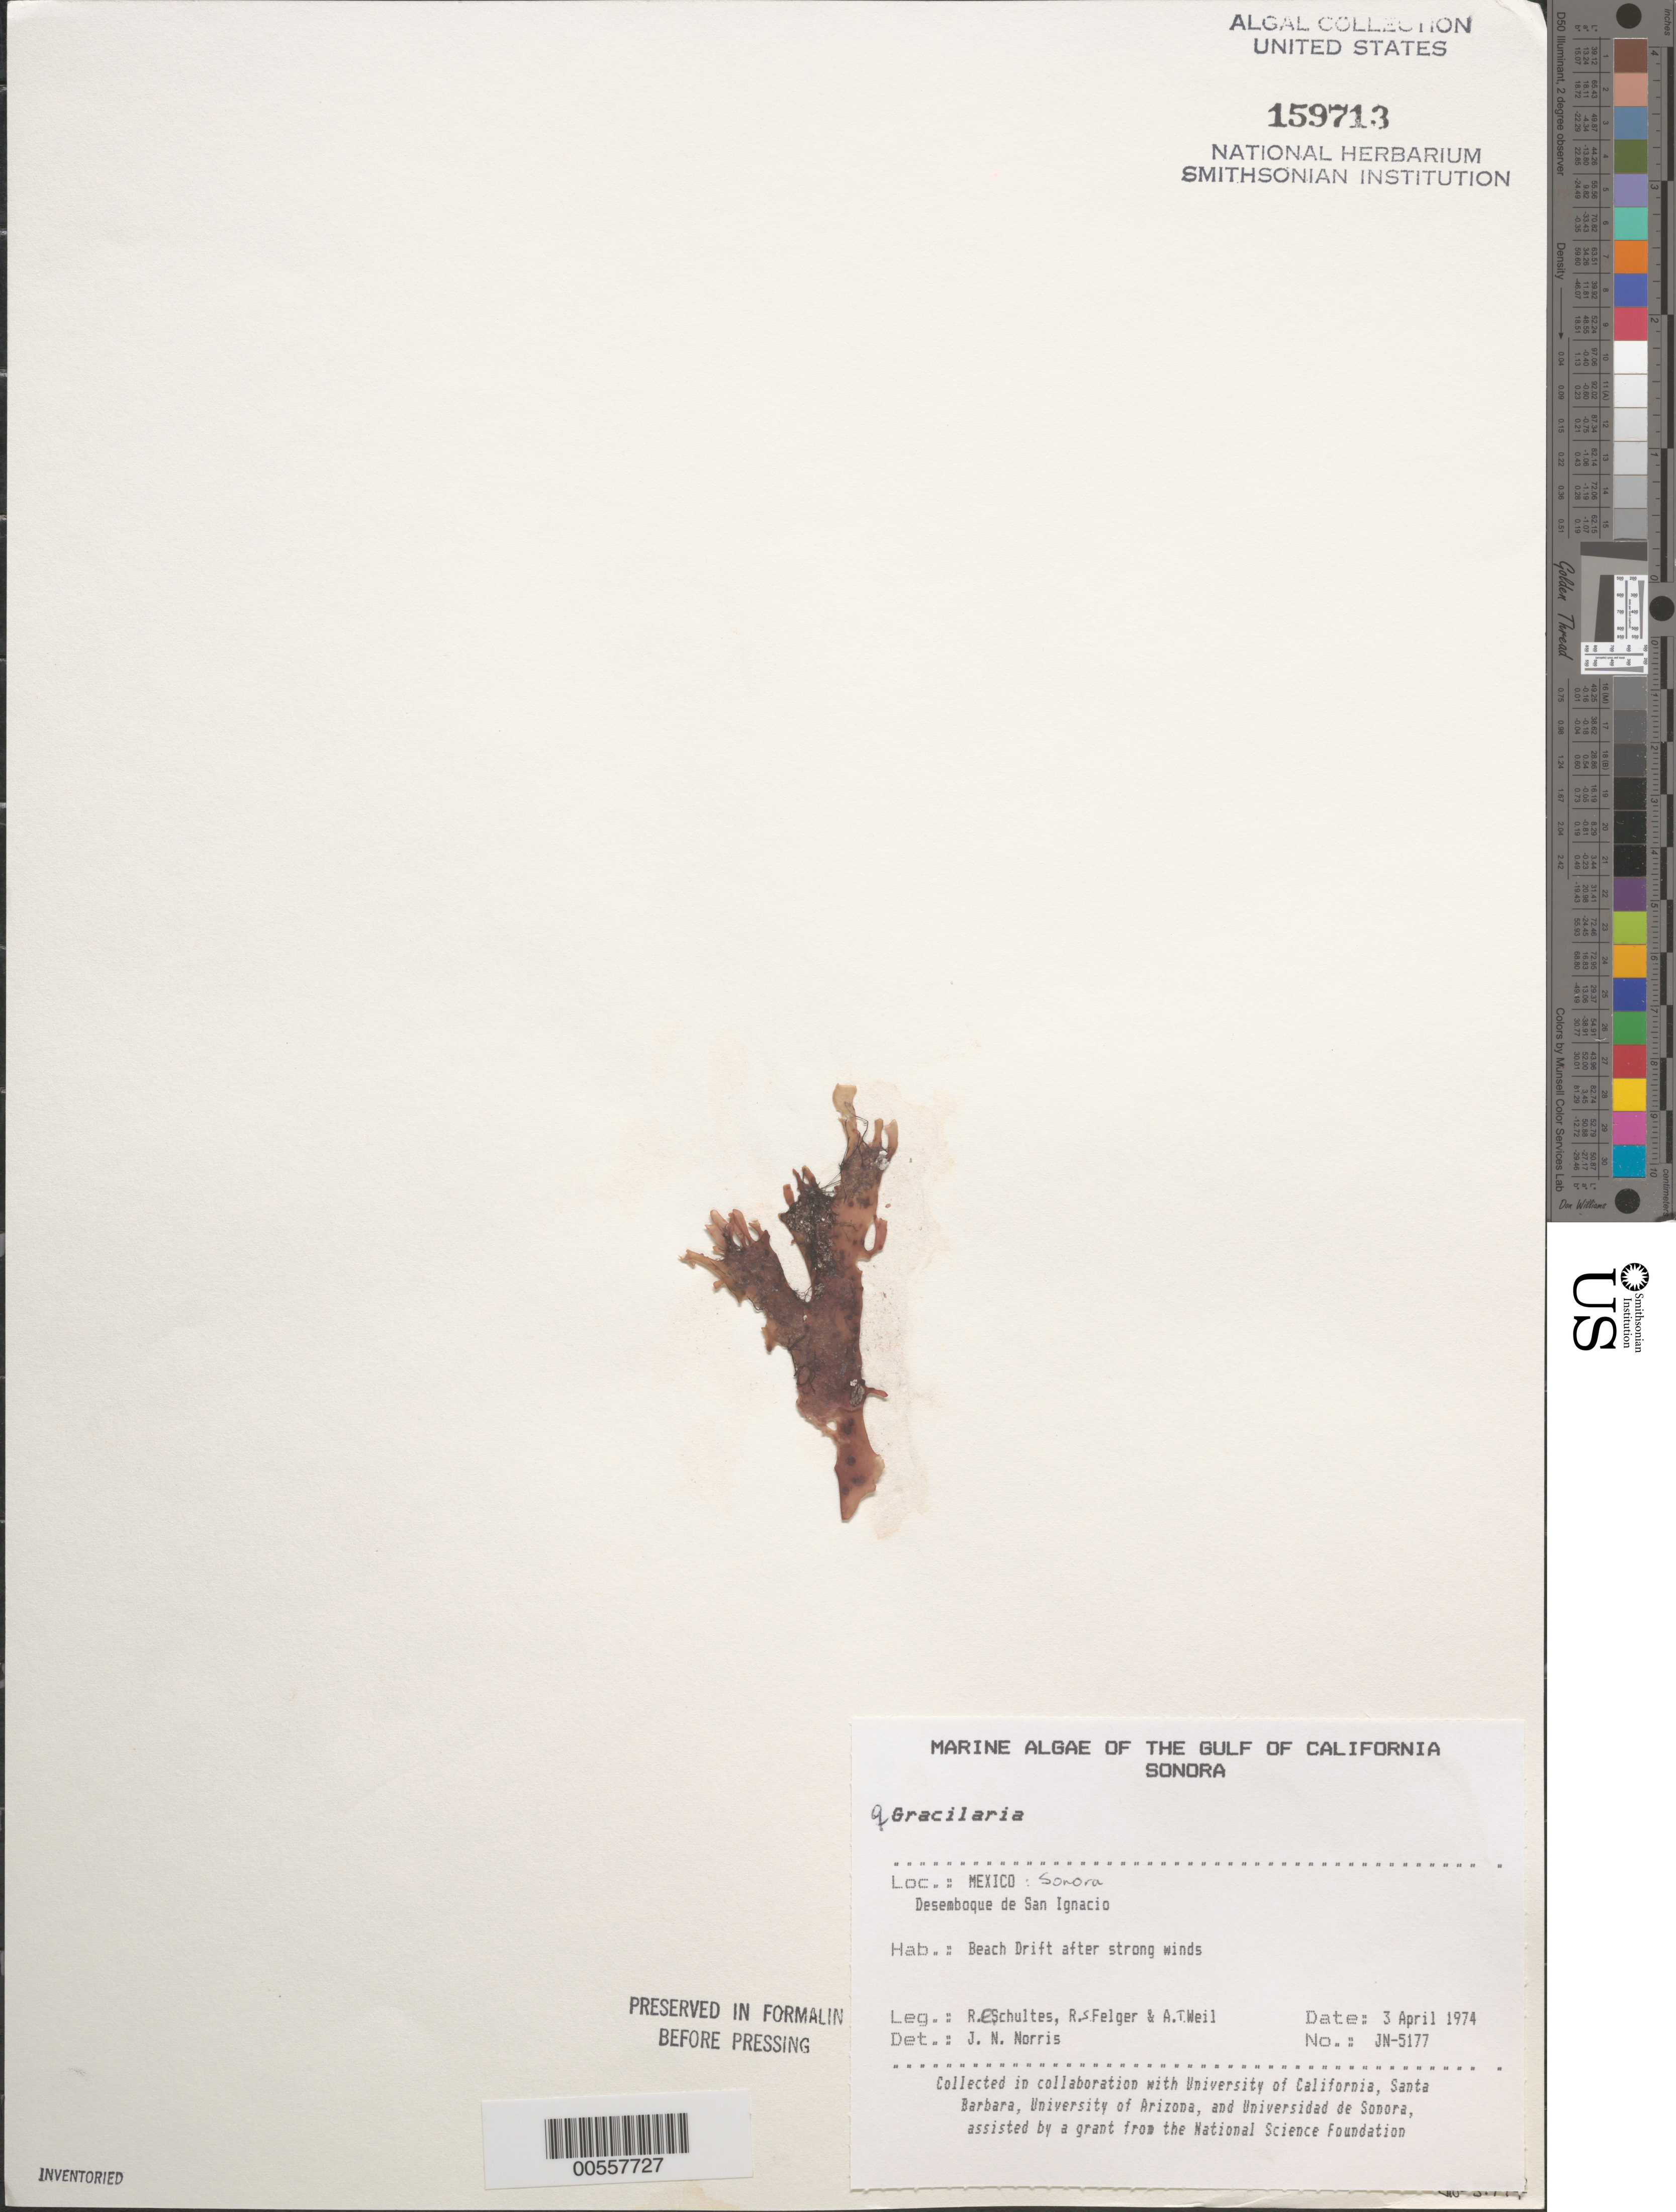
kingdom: Plantae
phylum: Rhodophyta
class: Florideophyceae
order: Gracilariales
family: Gracilariaceae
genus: Gracilaria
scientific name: Gracilaria sp.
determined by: Norris, James N.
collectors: R. E. Schultes, R. S. Felger & A. T. Weil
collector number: JN-5177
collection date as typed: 03 Apr 1974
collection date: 1974-04-03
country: Mexico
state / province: Sonora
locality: Desemboque de San Ignacio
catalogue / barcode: US 159713